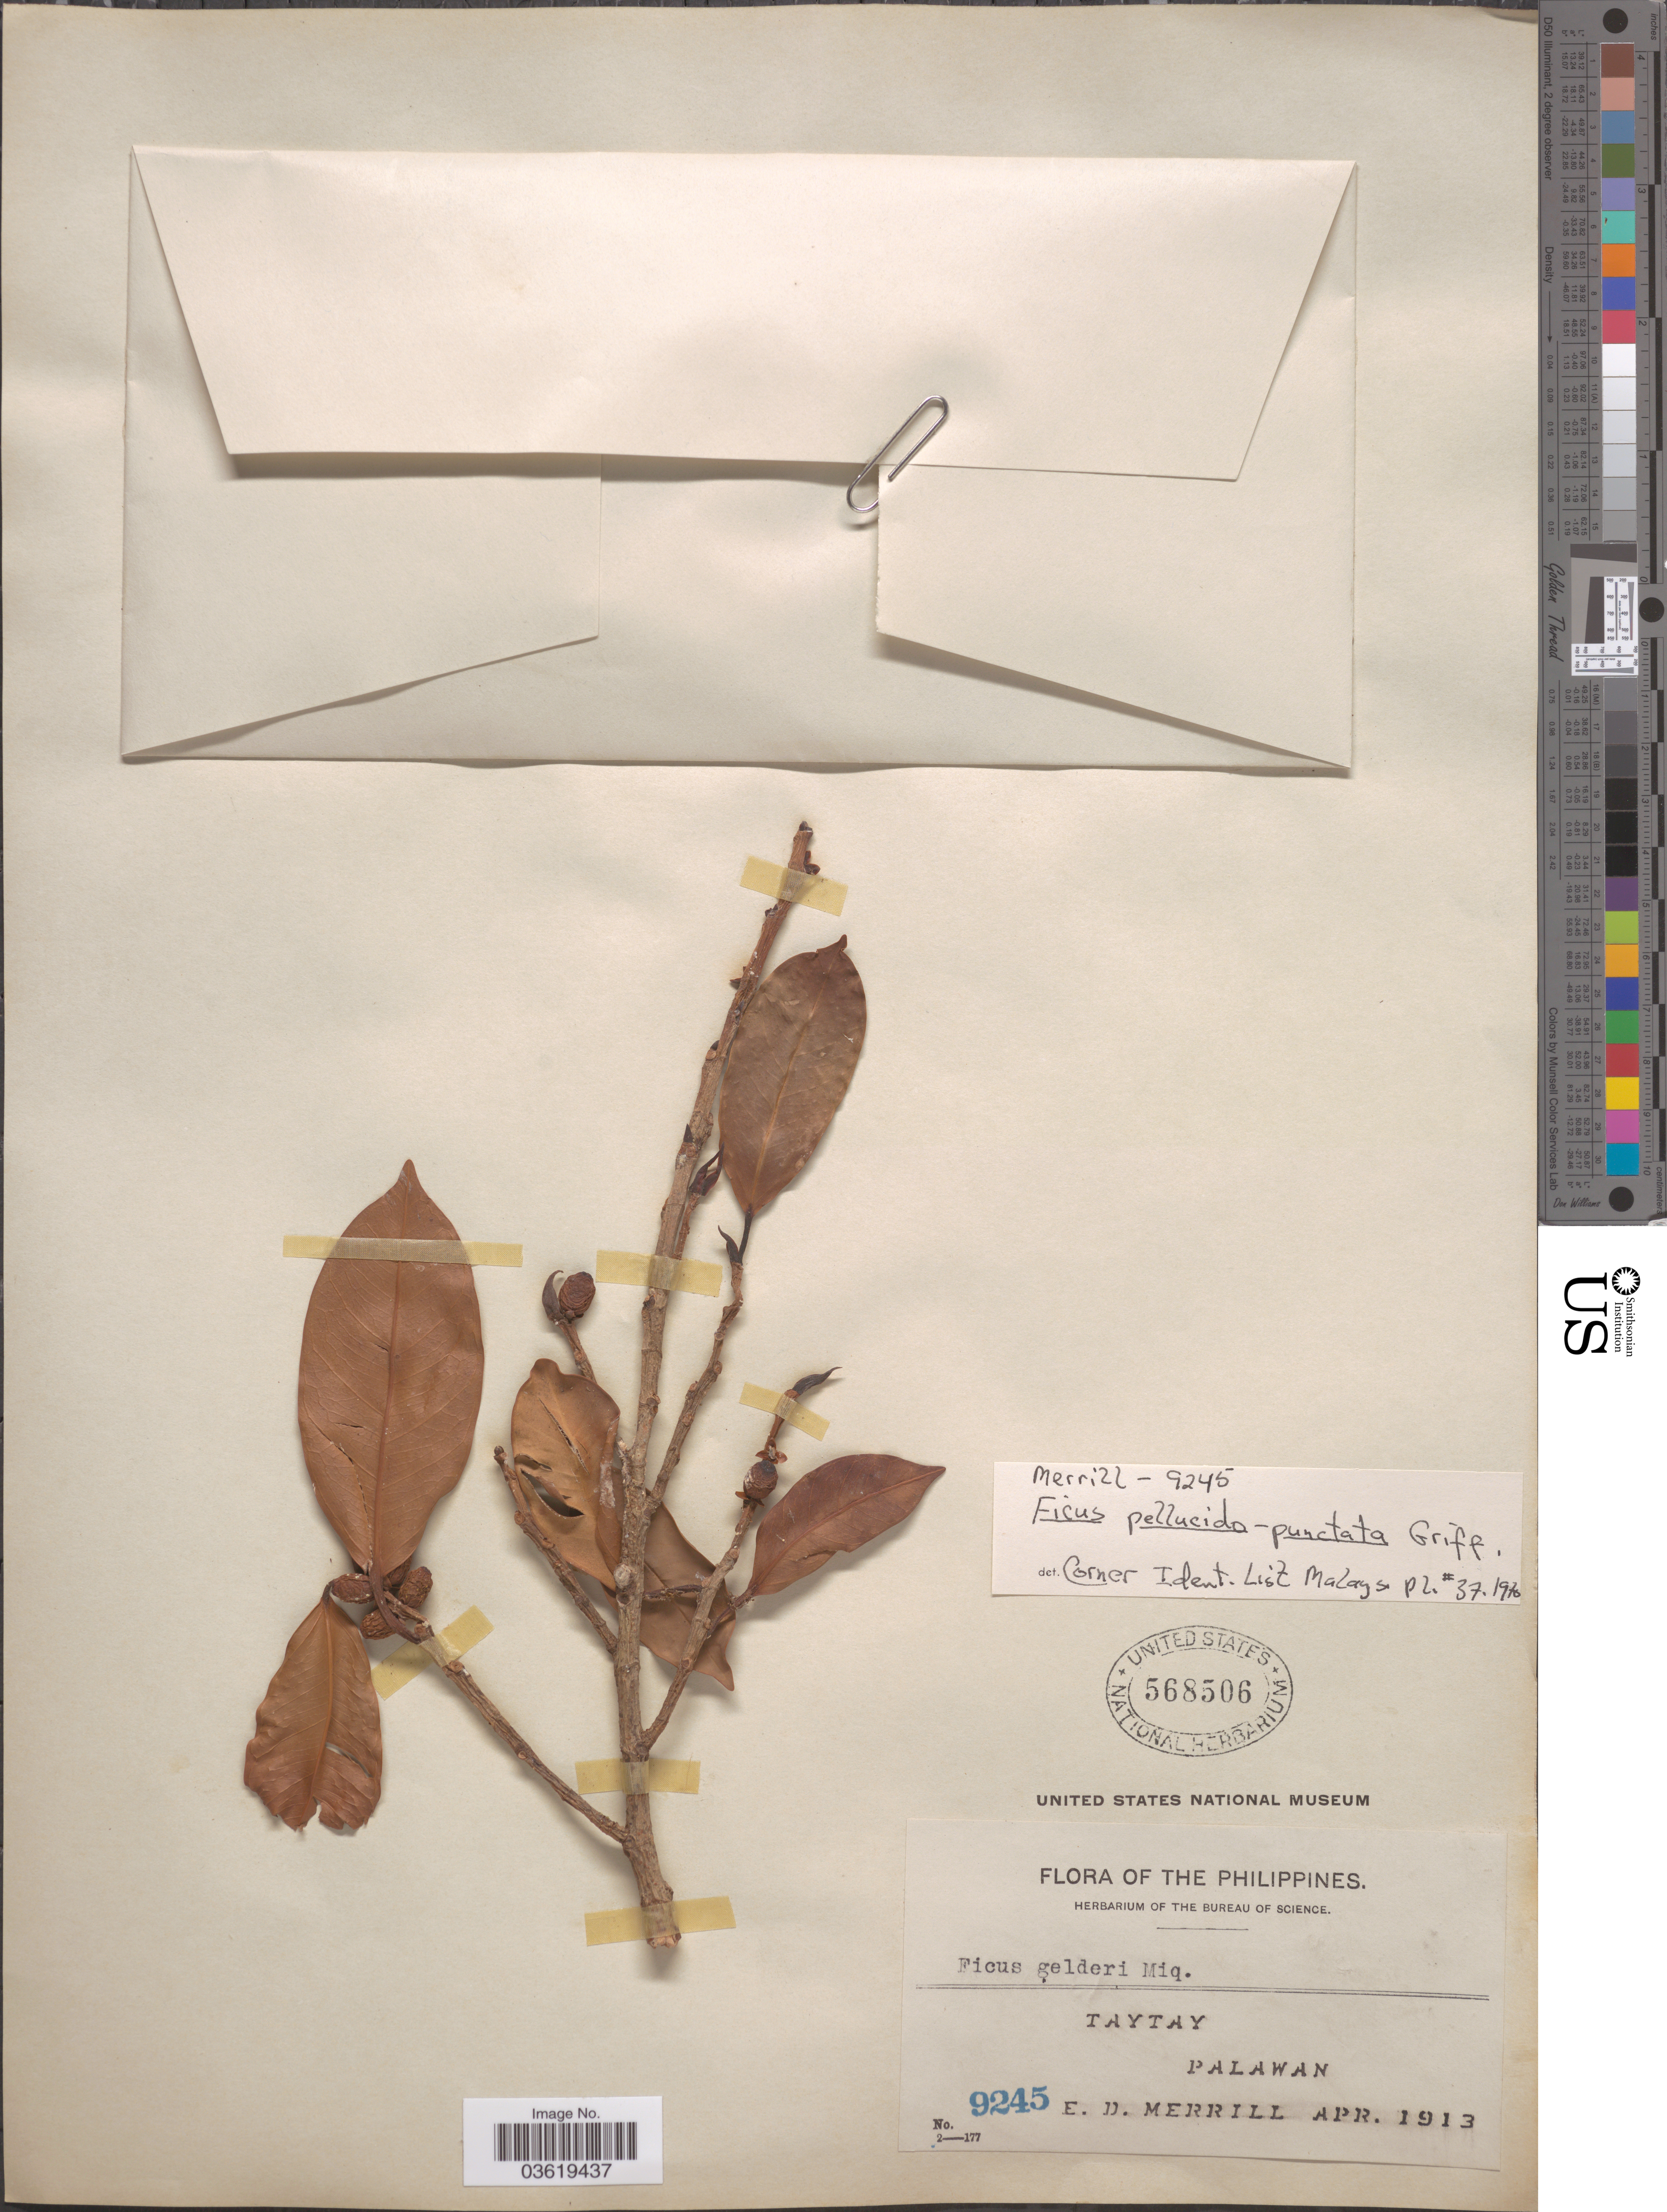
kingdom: Plantae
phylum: Tracheophyta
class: Magnoliopsida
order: Rosales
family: Moraceae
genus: Ficus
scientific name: Ficus pellucido-punctata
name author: Griff.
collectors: E. D. Merrill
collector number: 9245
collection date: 1913-04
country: Philippines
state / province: Mimaropa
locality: Taytay. Palawan.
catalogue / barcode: US 568506